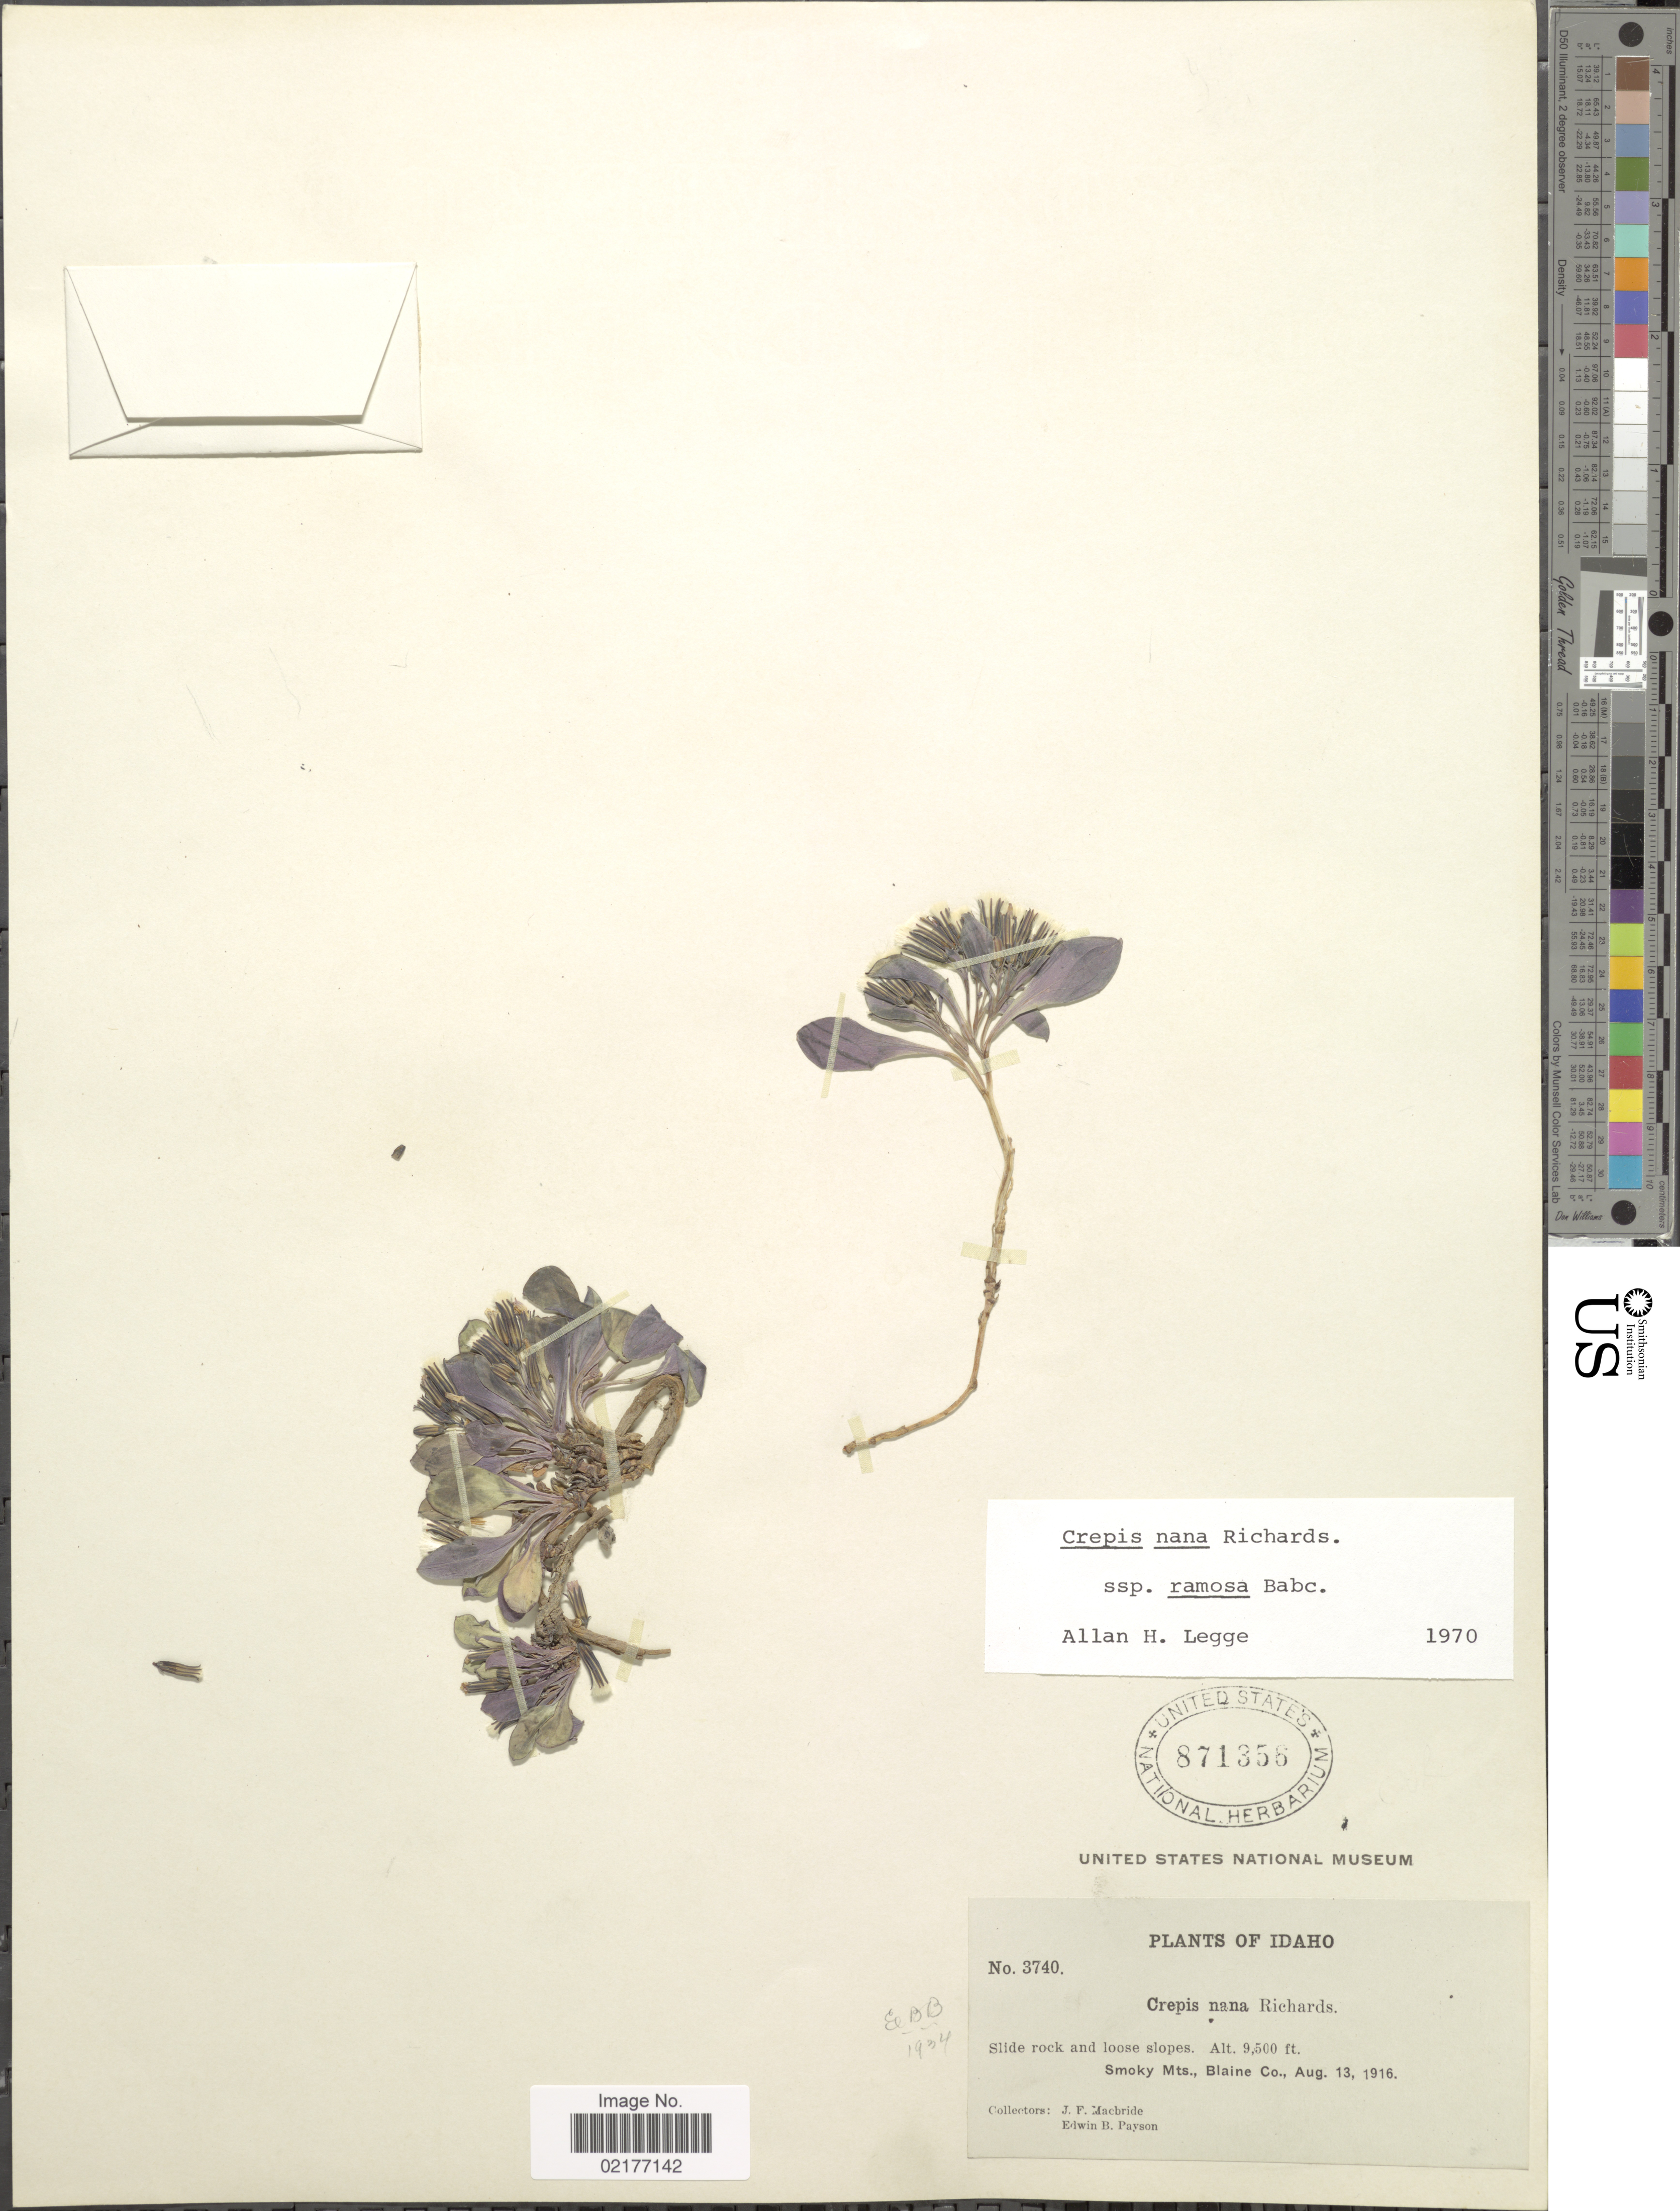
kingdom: Plantae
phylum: Tracheophyta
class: Magnoliopsida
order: Asterales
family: Asteraceae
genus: Askellia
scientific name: Askellia pygmaea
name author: (Ledeb.) Sennikov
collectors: J. F. Macbride & E. B. Payson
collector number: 3740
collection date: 1916-08-13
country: United States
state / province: Idaho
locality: Smoky Mts., Blaine Co.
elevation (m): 2896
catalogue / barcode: US 871356